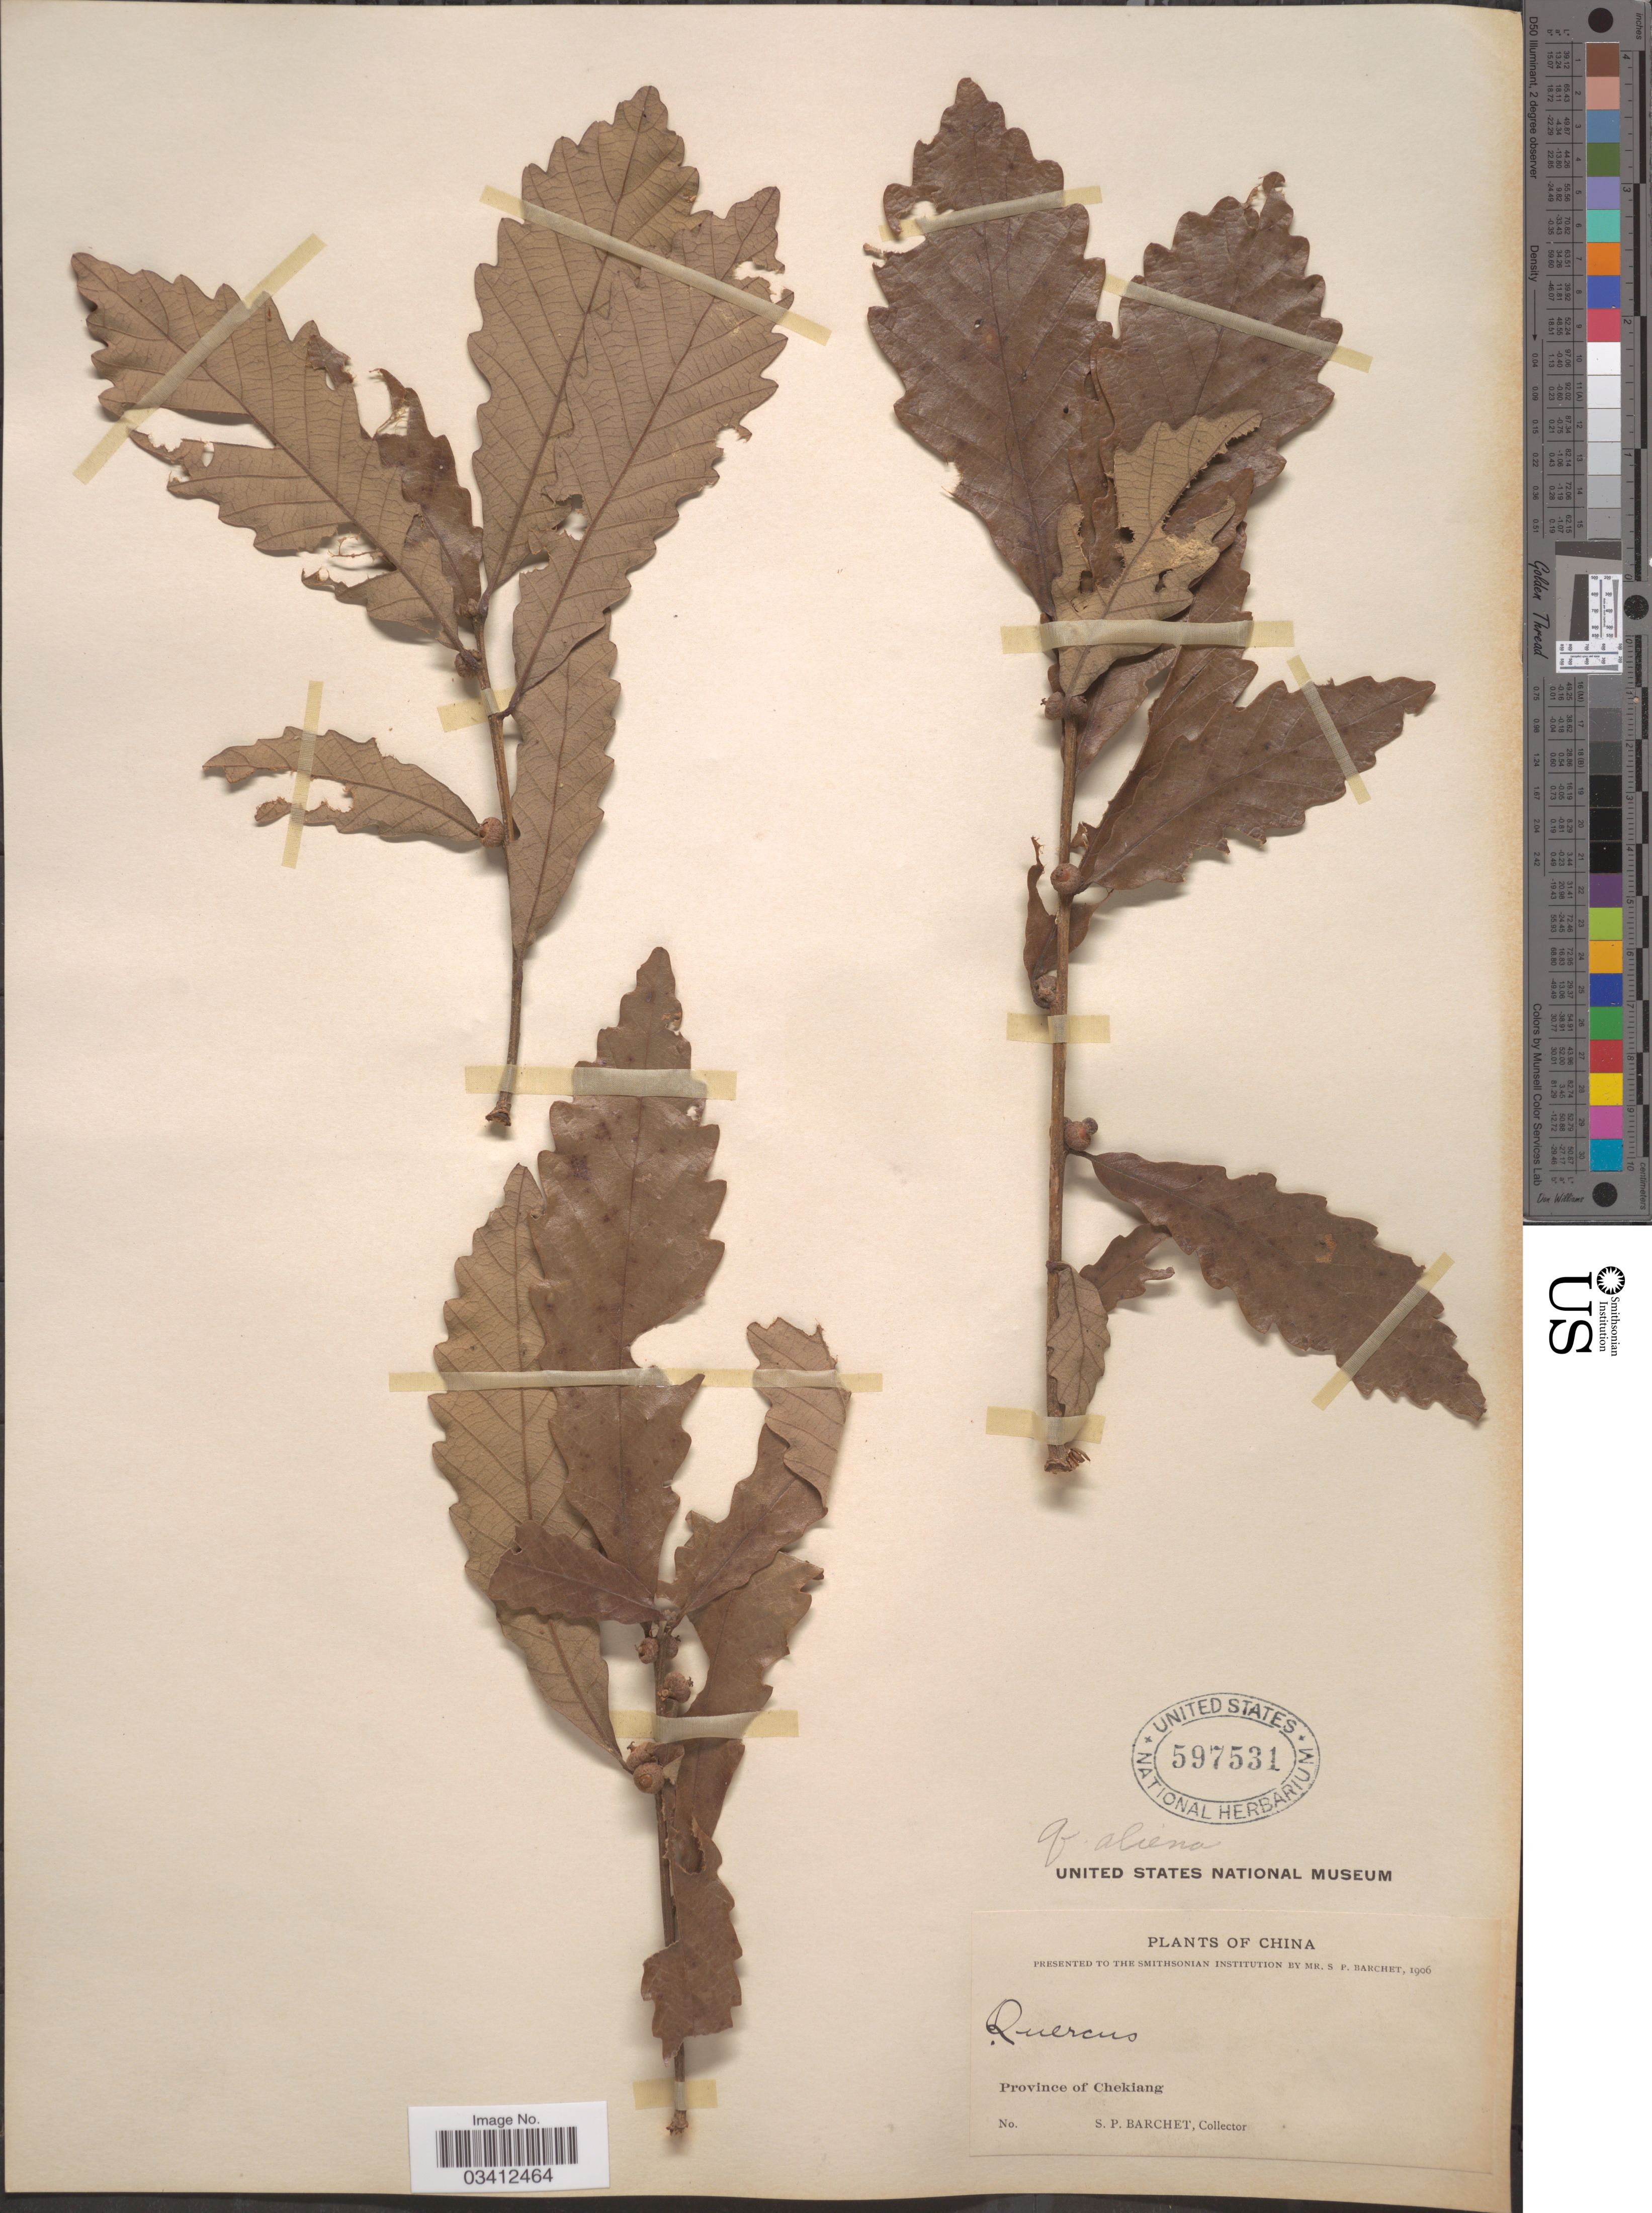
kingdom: Plantae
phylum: Tracheophyta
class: Magnoliopsida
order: Fagales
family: Fagaceae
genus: Quercus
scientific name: Quercus sp.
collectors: S. P. Barchet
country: China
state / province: Zhejiang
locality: Province of Chekiang.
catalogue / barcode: US 597531